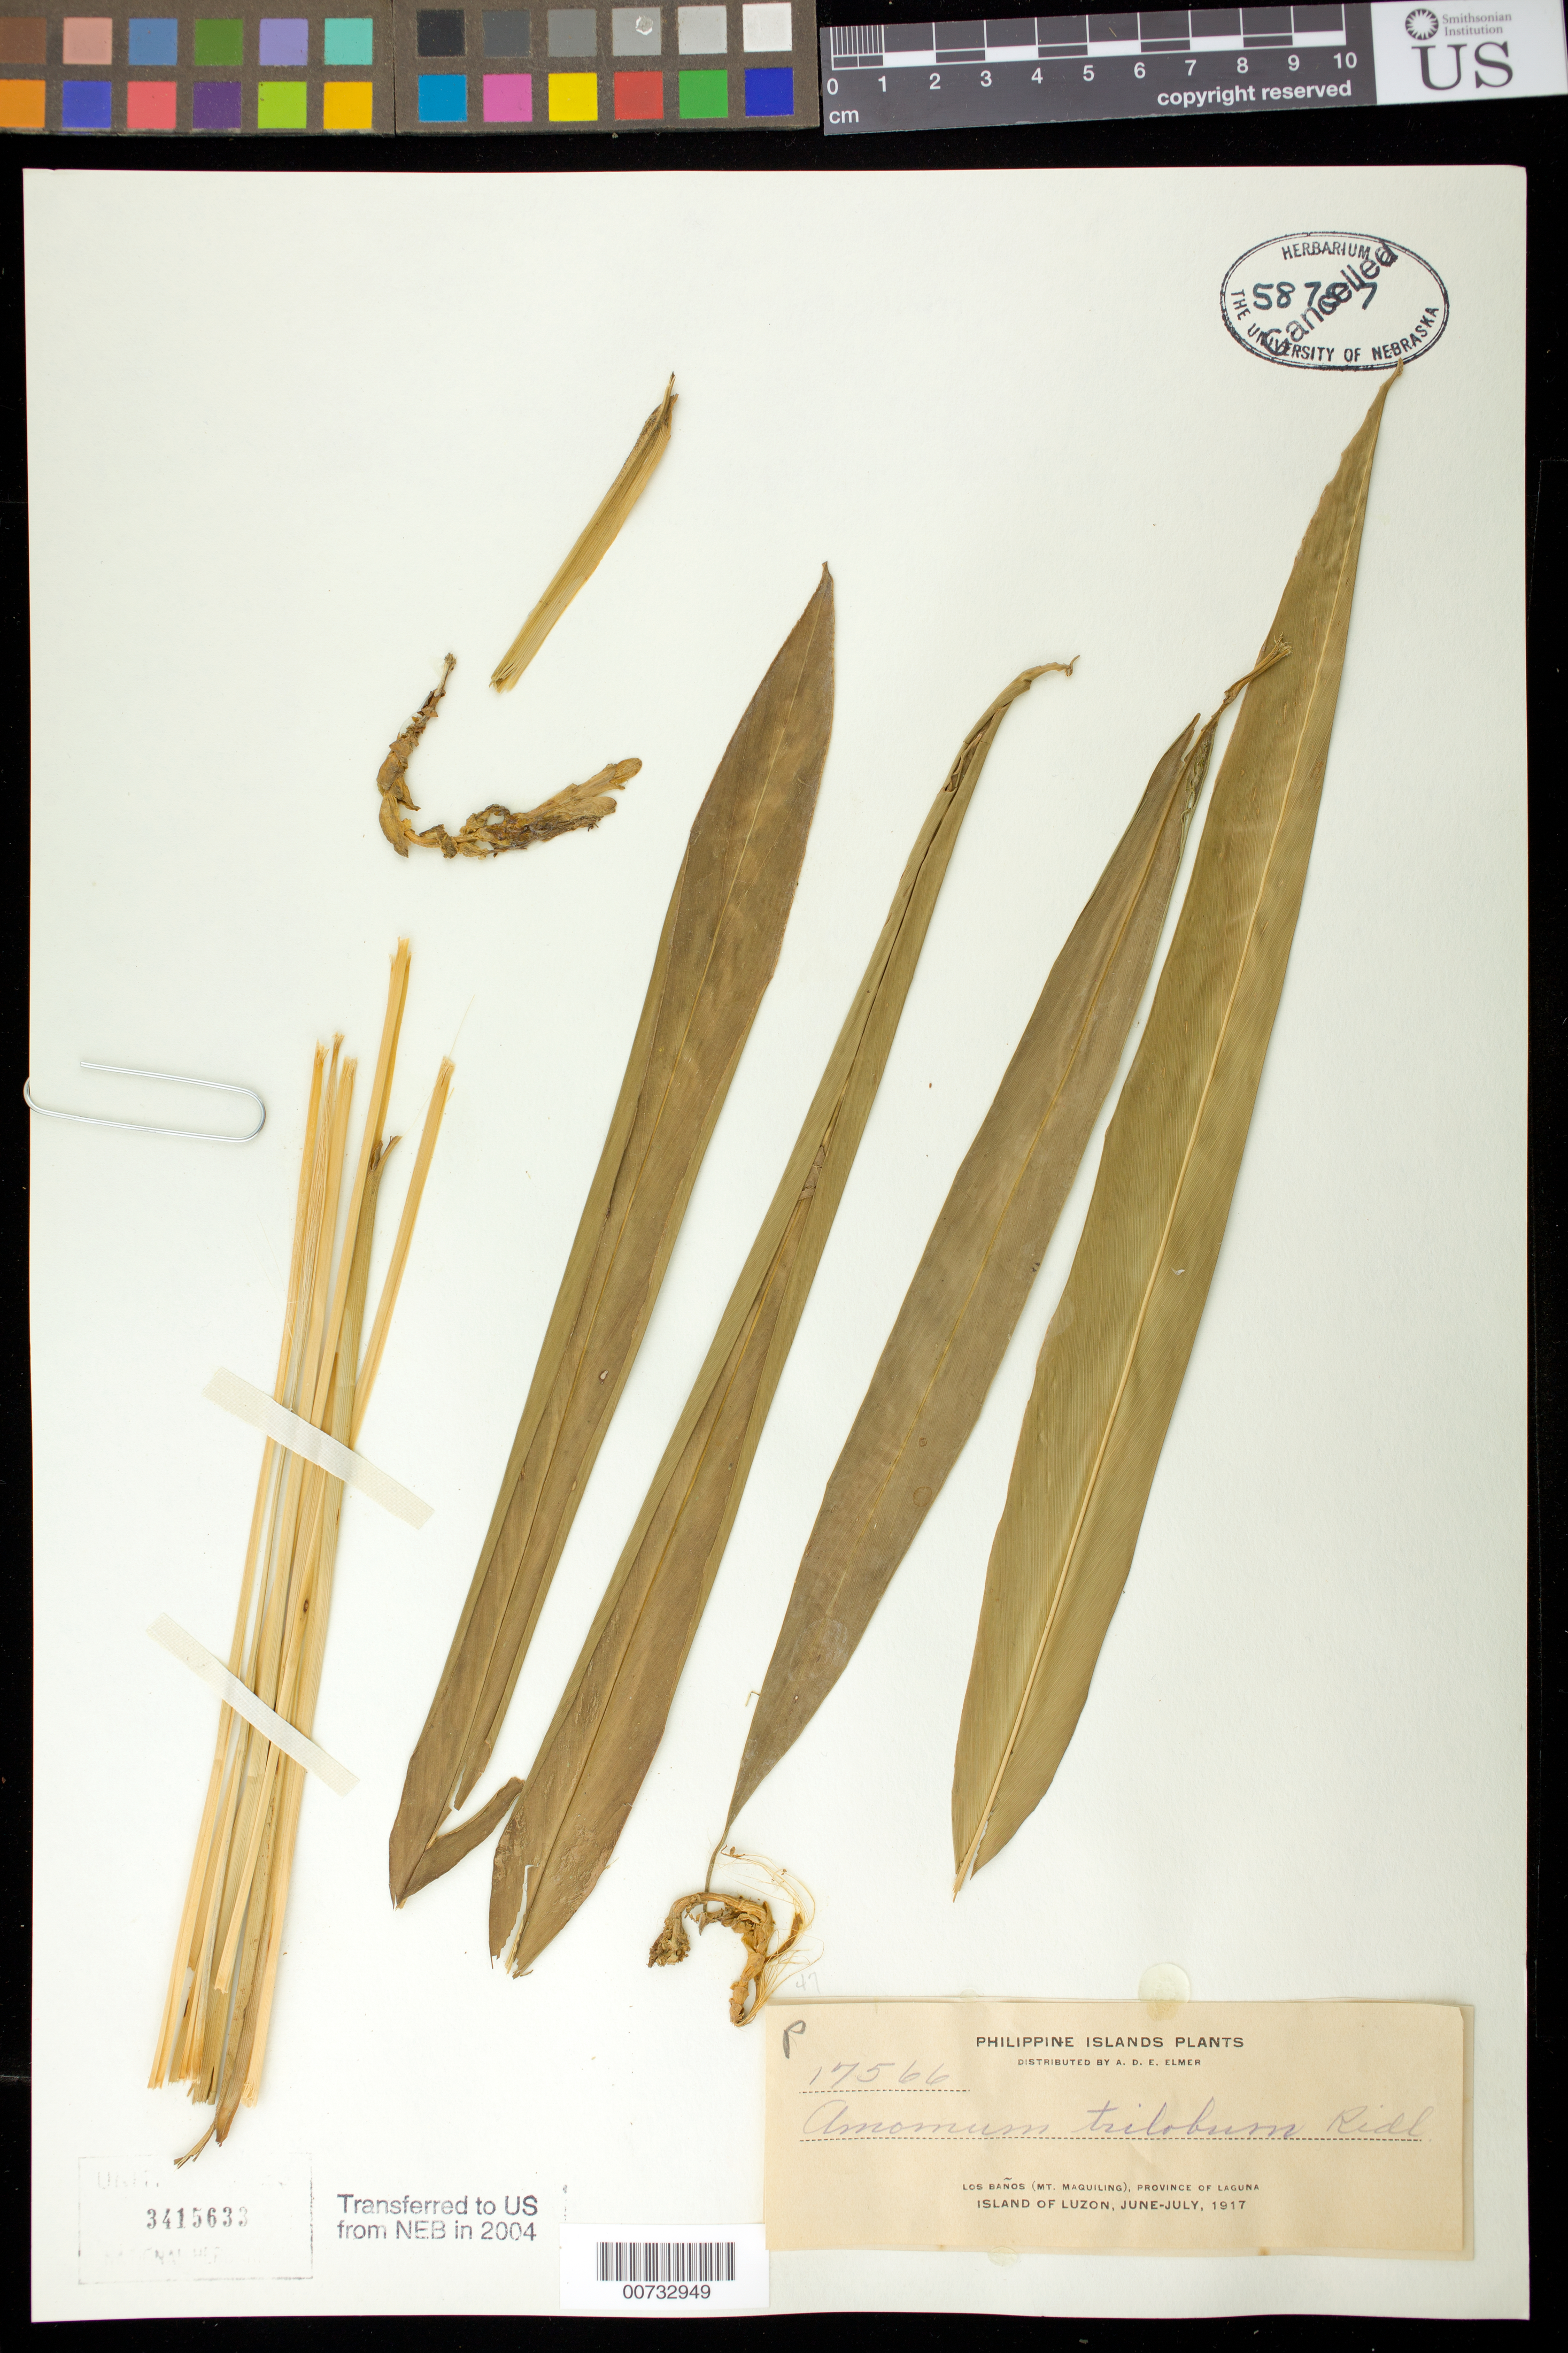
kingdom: Plantae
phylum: Tracheophyta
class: Liliopsida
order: Zingiberales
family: Zingiberaceae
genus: Wurfbainia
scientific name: Wurfbainia hedyosma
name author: (I.M. Turner) Škornick. & A.D. Poulsen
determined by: Docot, Rudolph Valentino A.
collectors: A. D. E. Elmer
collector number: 17566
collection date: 1917-06/1917-07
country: Philippines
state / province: Calabarzon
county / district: Laguna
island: Luzon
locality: Los Banos, Mt Maquiling.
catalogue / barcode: US 3415633